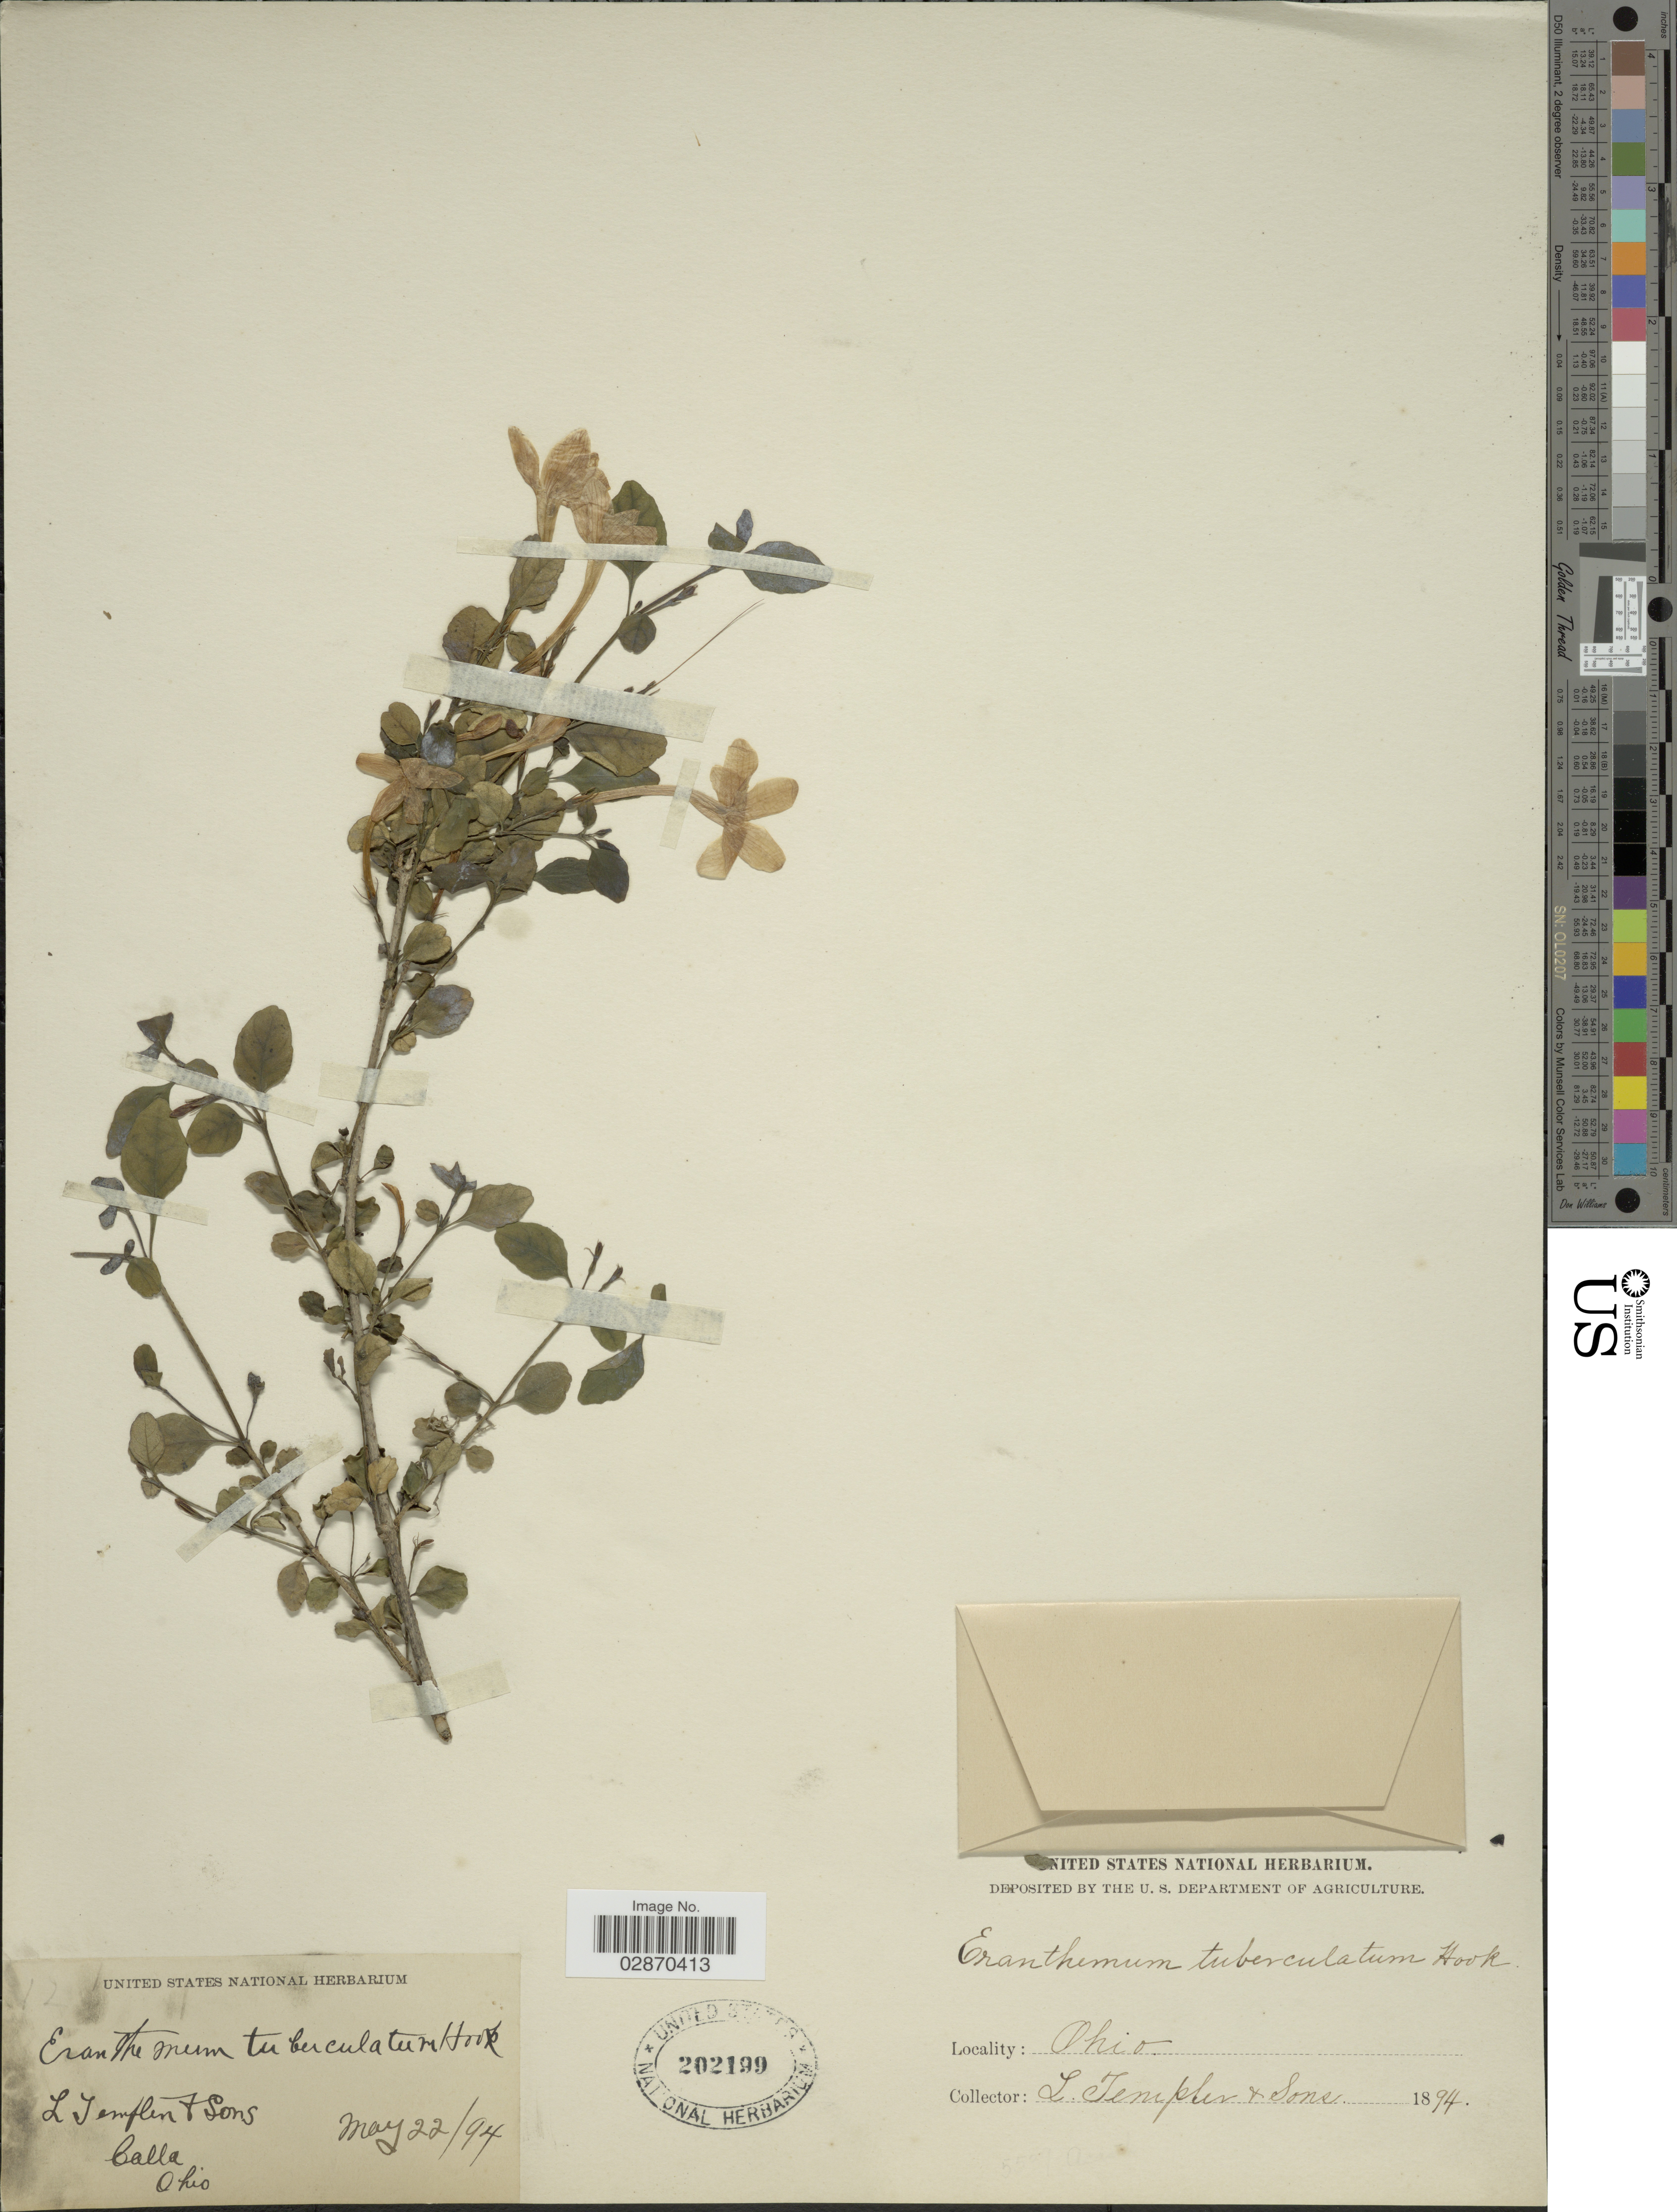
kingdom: Plantae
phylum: Tracheophyta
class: Magnoliopsida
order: Lamiales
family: Acanthaceae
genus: Pseuderanthemum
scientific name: Pseuderanthemum repandum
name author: (G. Forst.) Guillaumin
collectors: L. Templer & Sons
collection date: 1984-05-22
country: United States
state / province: Ohio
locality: Calla.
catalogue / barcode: US 202199